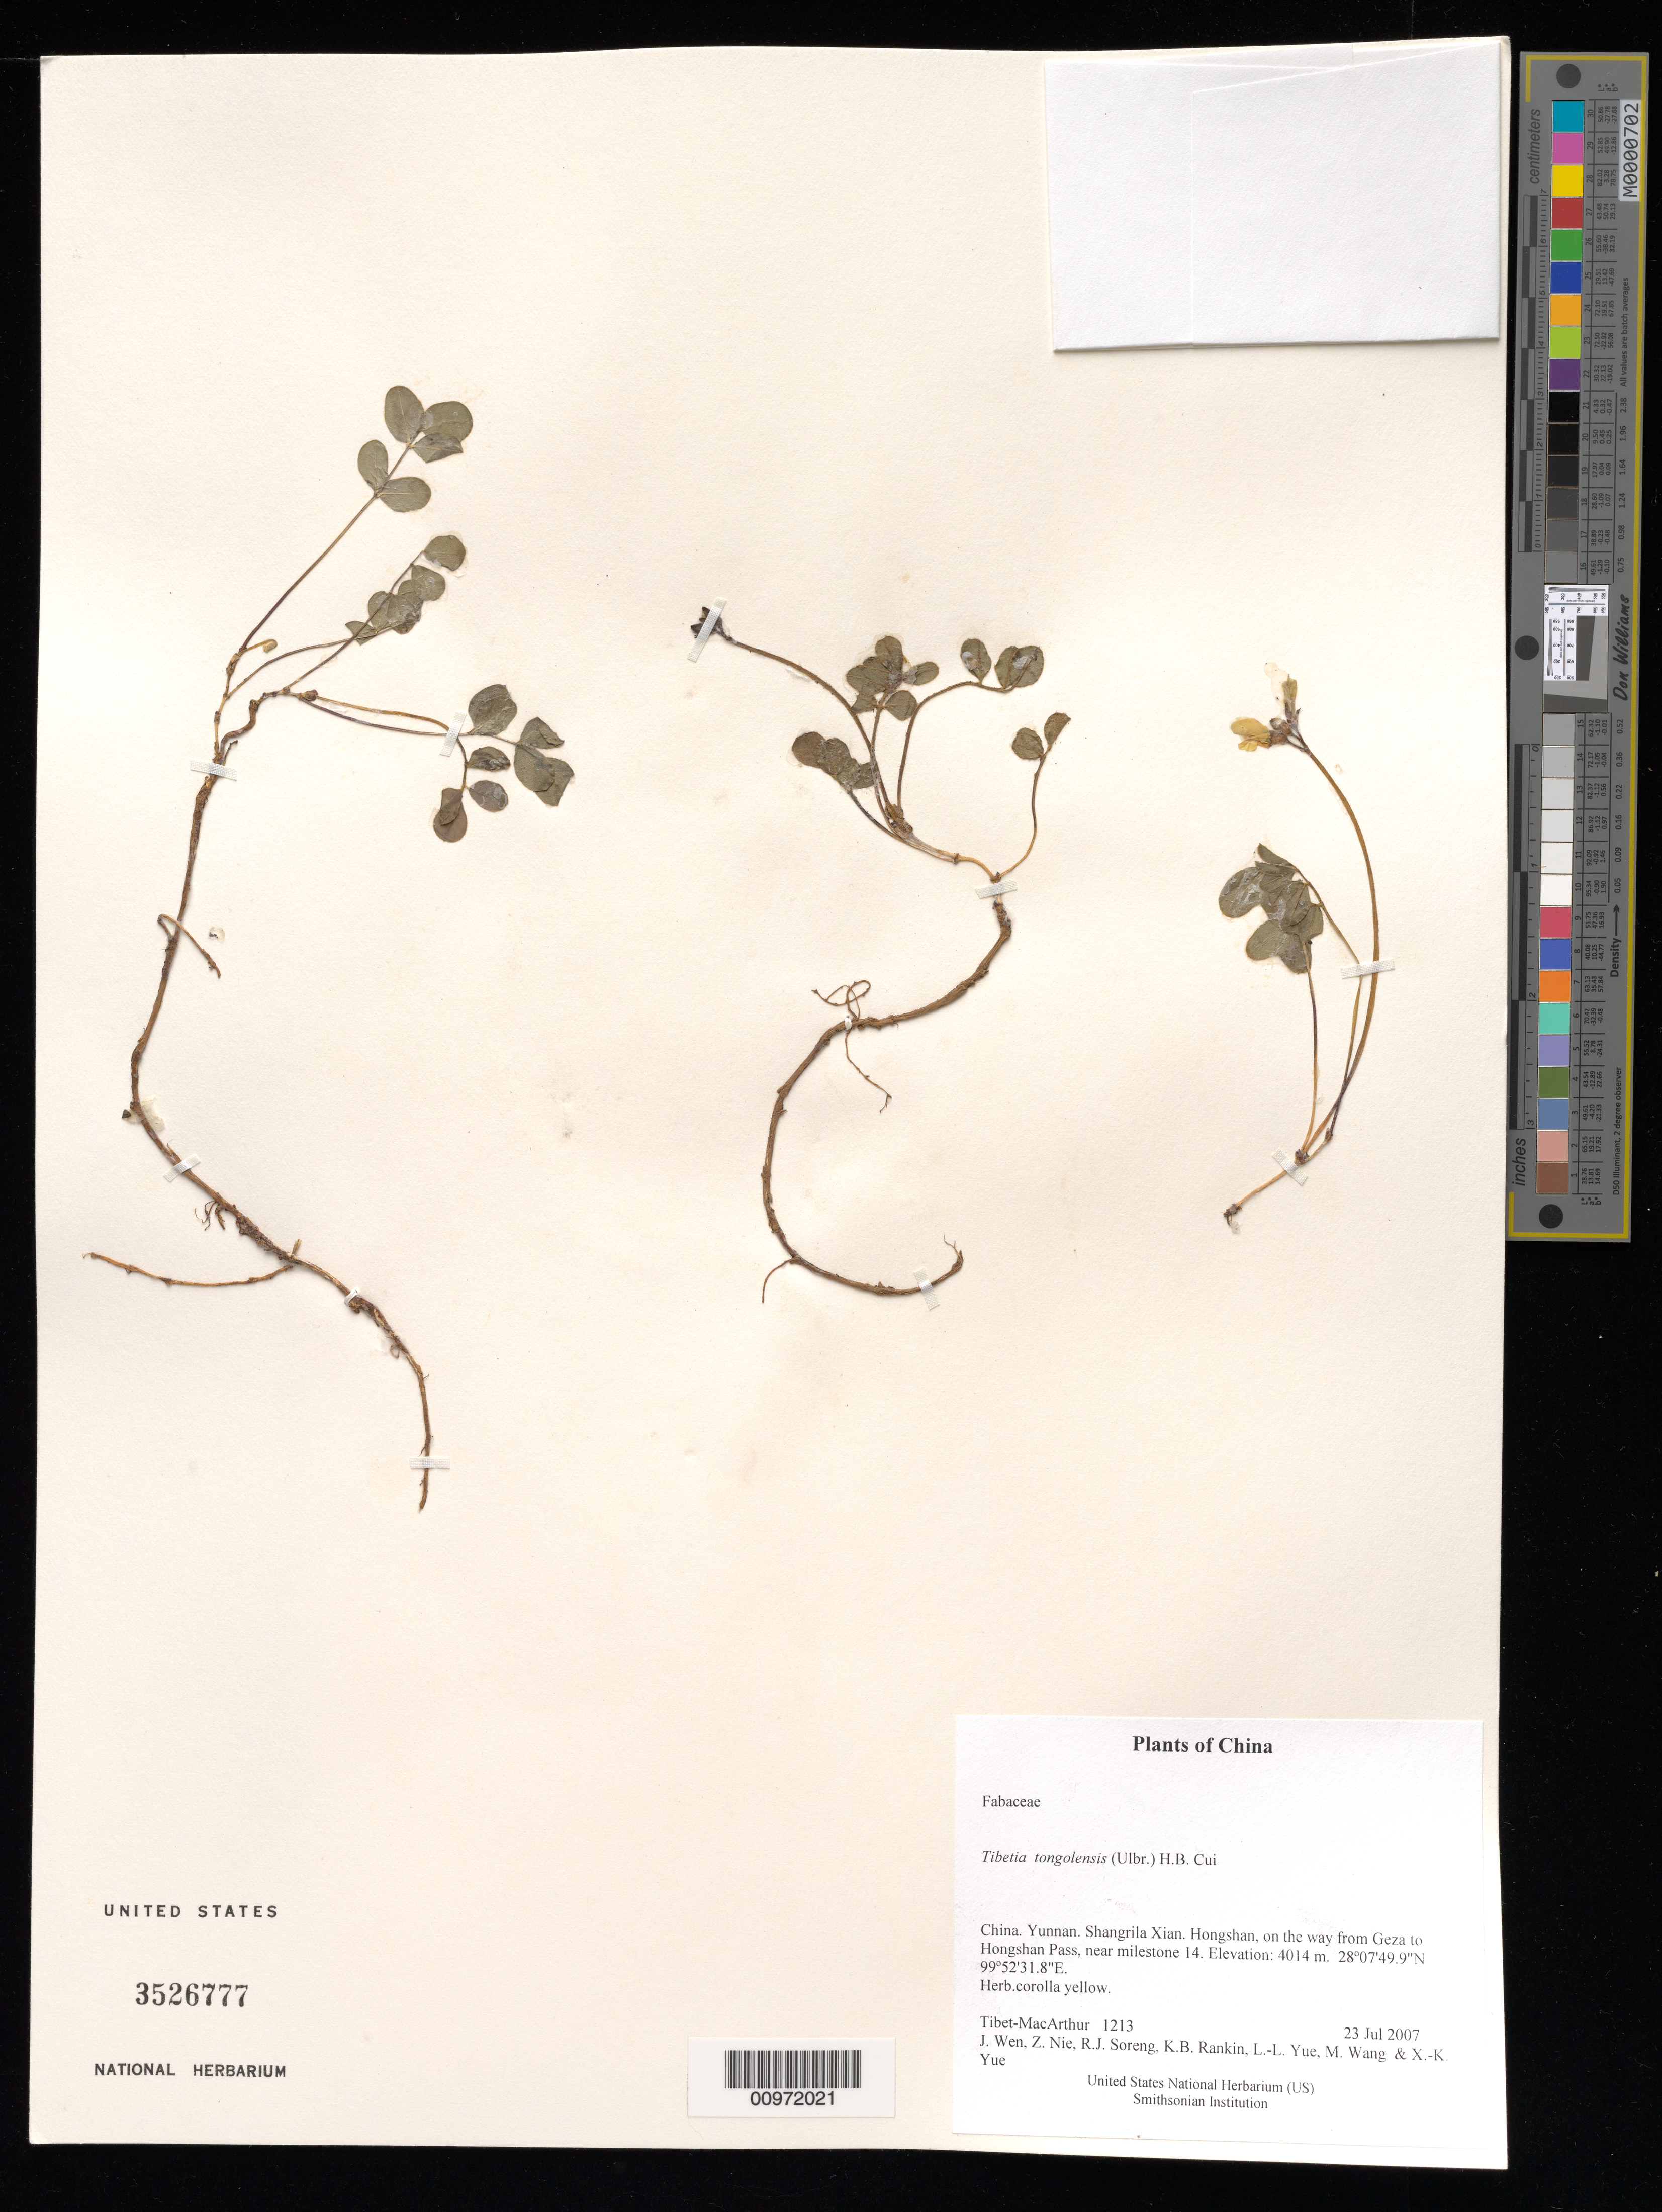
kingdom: Plantae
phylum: Tracheophyta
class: Magnoliopsida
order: Fabales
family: Fabaceae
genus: Tibetia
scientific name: Tibetia tongolensis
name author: (Ulbr.) H.B. Cui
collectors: Tibet-MacArthur, J. Wen, Z. Nie, R. J. Soreng, K. Rankin, L. Yue, M. Wang & X. Yue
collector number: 1213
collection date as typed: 23 Jul 2007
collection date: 2007-07-23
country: China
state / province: Yunnan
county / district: Shangrila Xian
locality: Hongshan, on the way from Geza to Hongshan Pass, near milestone 14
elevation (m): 4014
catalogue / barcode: US 3526777